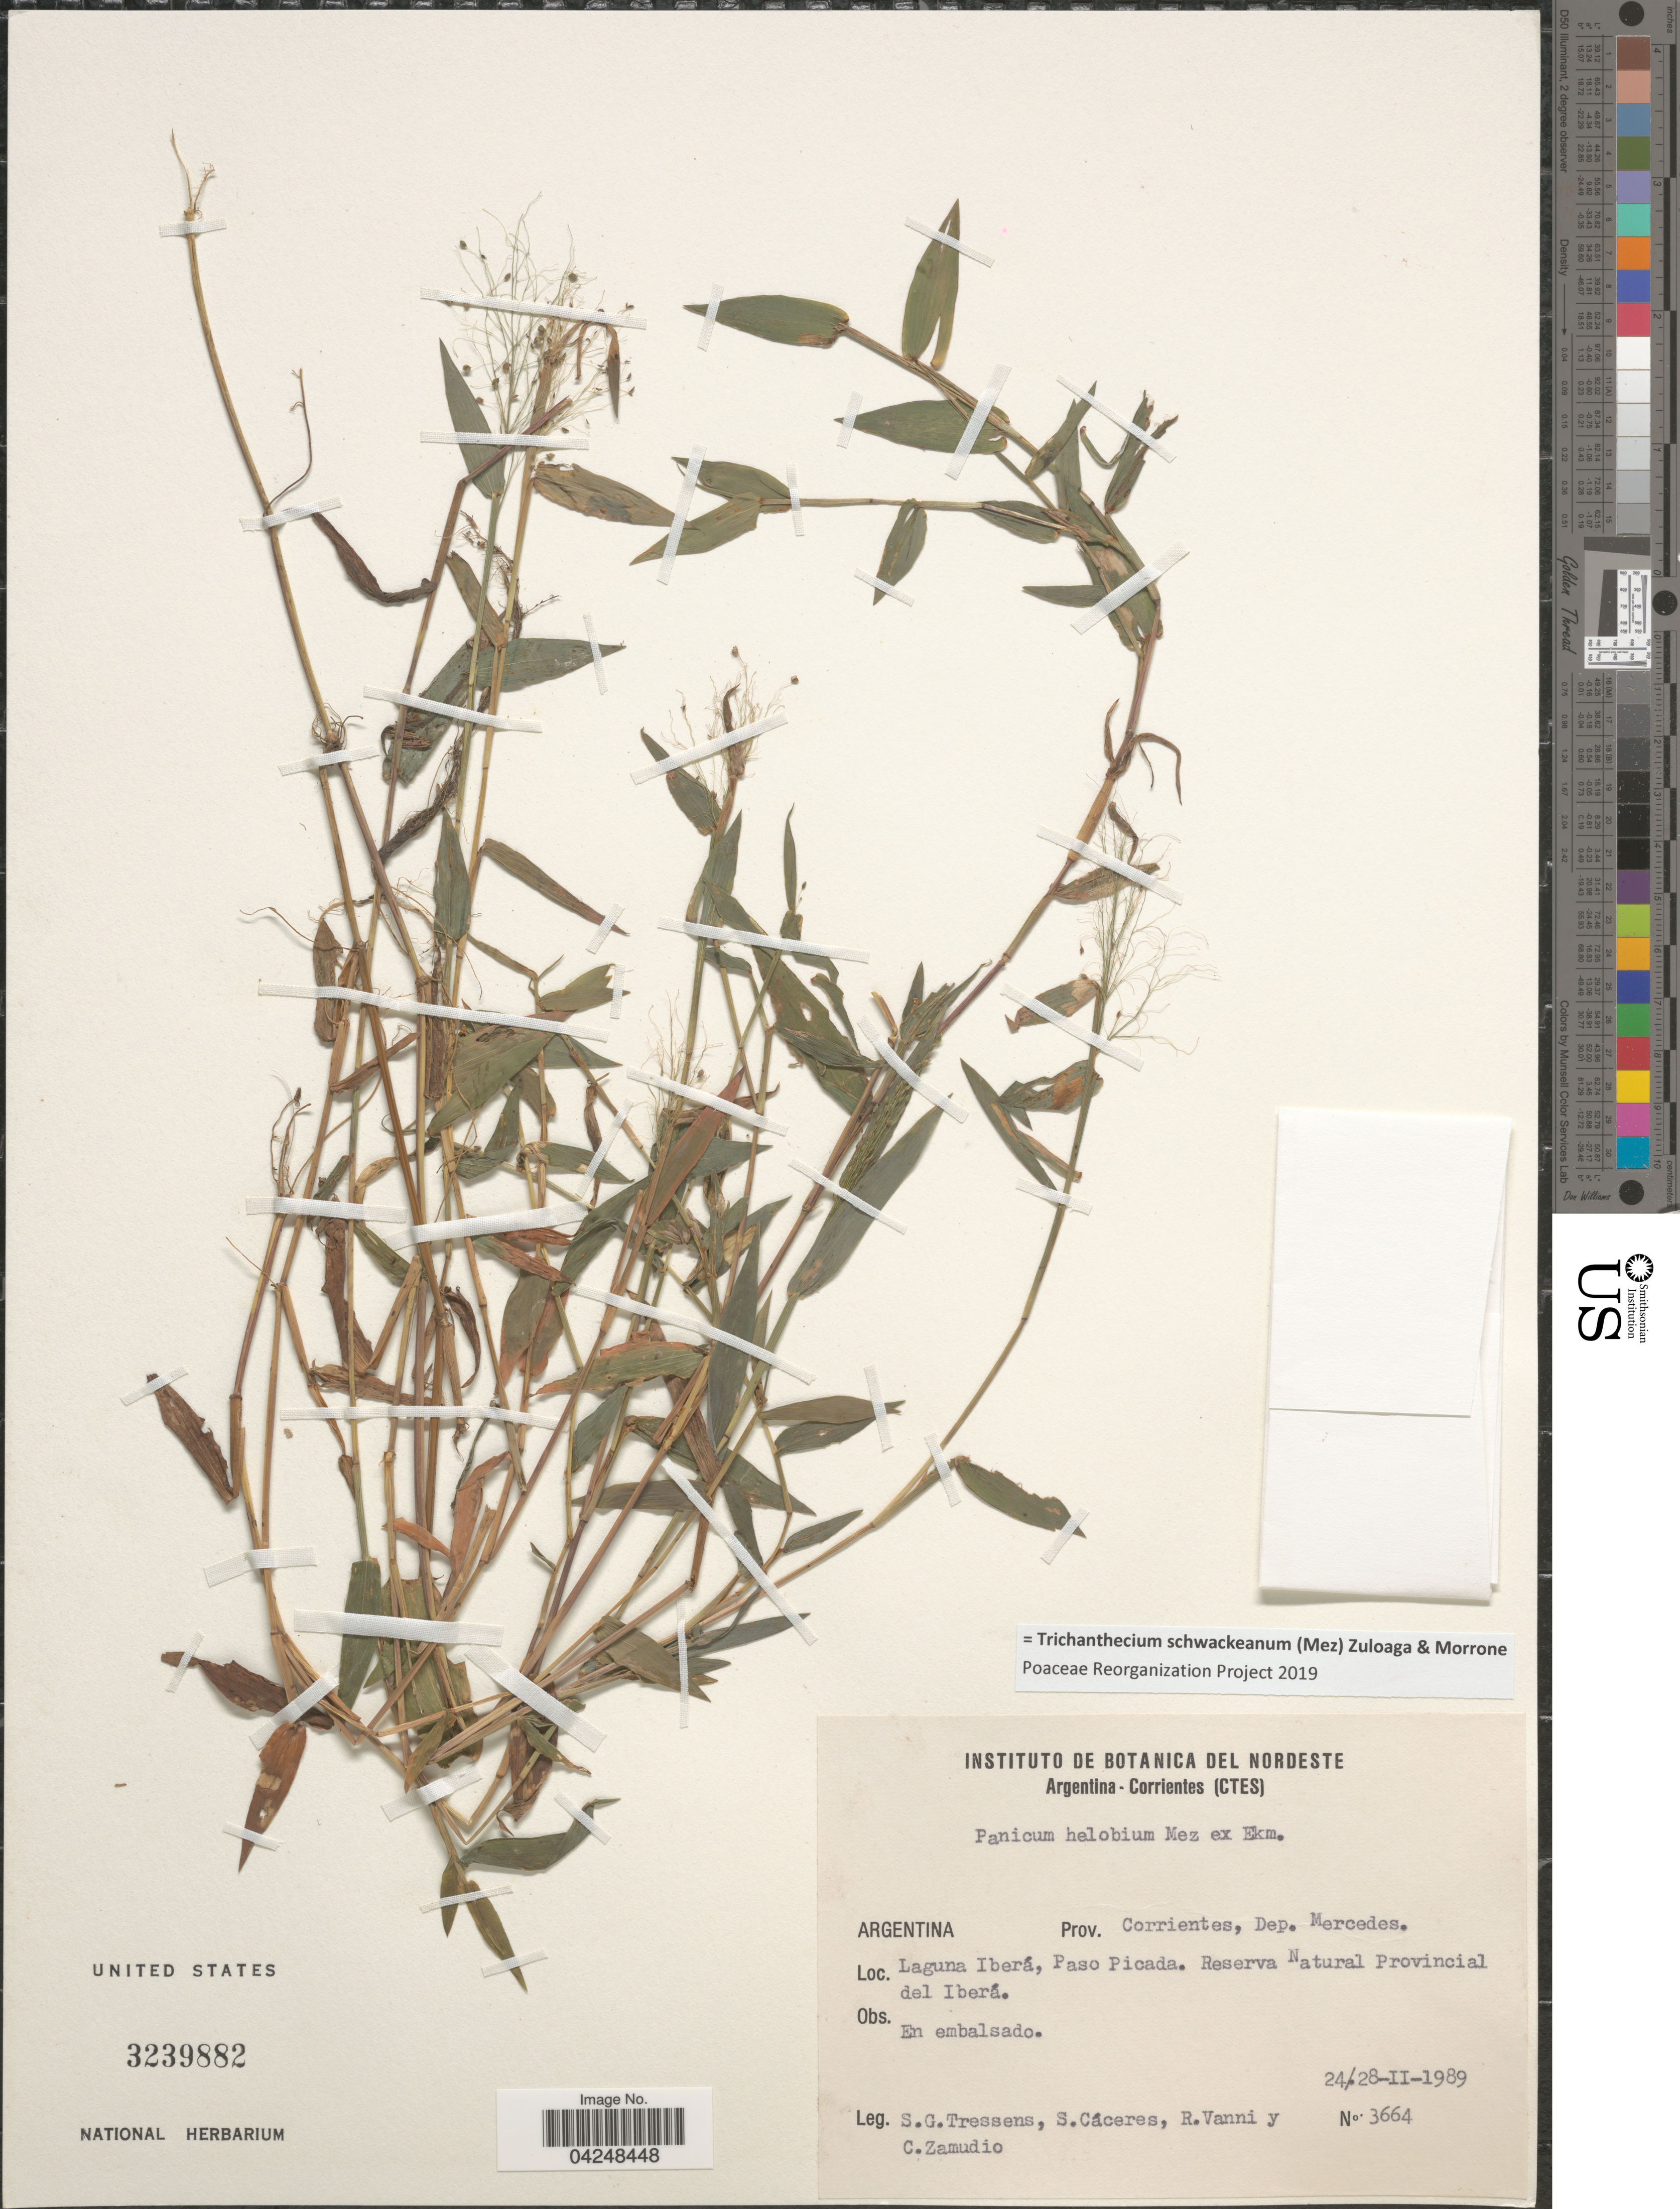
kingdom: Plantae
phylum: Tracheophyta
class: Liliopsida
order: Poales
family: Poaceae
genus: Trichanthecium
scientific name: Trichanthecium schwackeanum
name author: (Mez) Zuloaga & Morrone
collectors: S. Tressens, S. Cáceres, R. Vanni & C. Zamudio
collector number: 3664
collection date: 1989-02-24/1989-02-28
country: Argentina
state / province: Corrientes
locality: Dep. Mercedes. Laguna Iberá, Paso Picada. Reserva Natural Provincial del Iberá.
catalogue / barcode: US 3239882